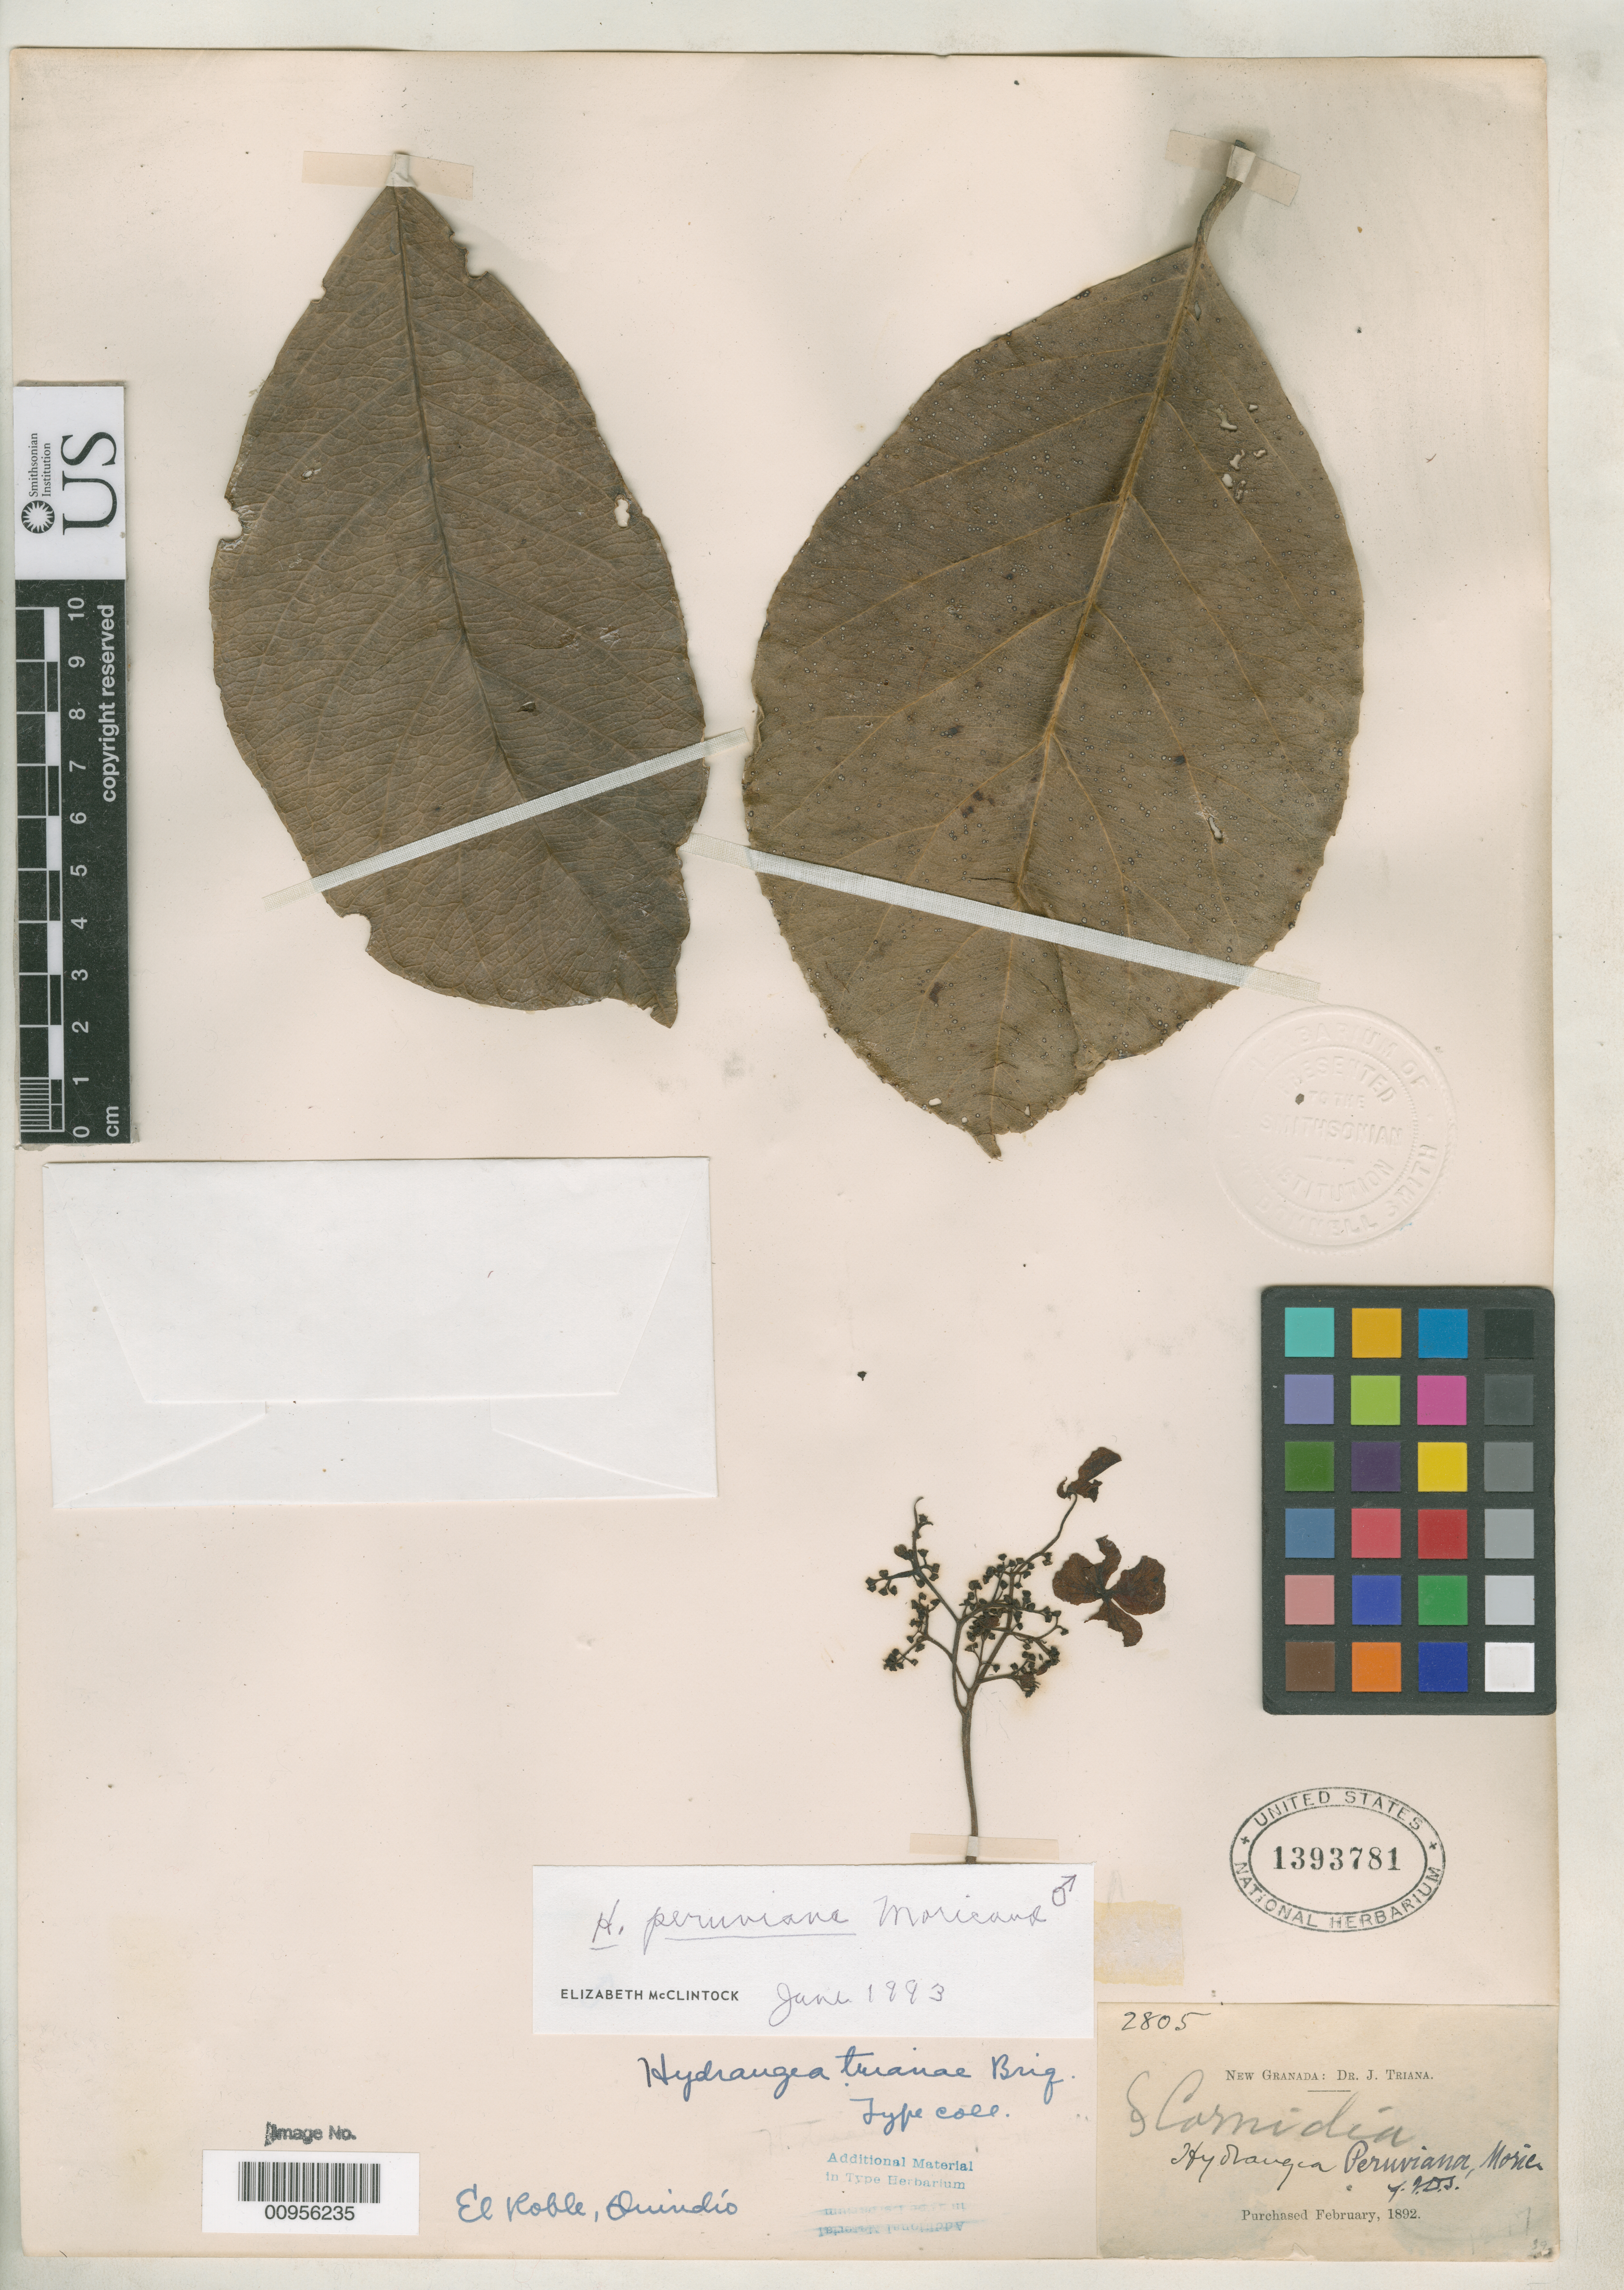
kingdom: Plantae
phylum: Tracheophyta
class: Magnoliopsida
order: Cornales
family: Hydrangeaceae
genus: Hydrangea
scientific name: Hydrangea trianae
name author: Briq.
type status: Possible Isolectotype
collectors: J. J. Triana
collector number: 2805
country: Colombia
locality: New Grenada. [added to sheet, "El Roble, Quindio"]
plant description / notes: Several Triana collections at US, type status unclear (isolectotypes, syntypes, or not types?). Protologue cites "El Roble (Qiundiu) et Manigales, alt. 1600-2000 m."; McClintock (1957, effective lectotypification) cites type as "Tolima: Quindío".; Specimen ex John Donnell Smith herbarium.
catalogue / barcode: US 1393781